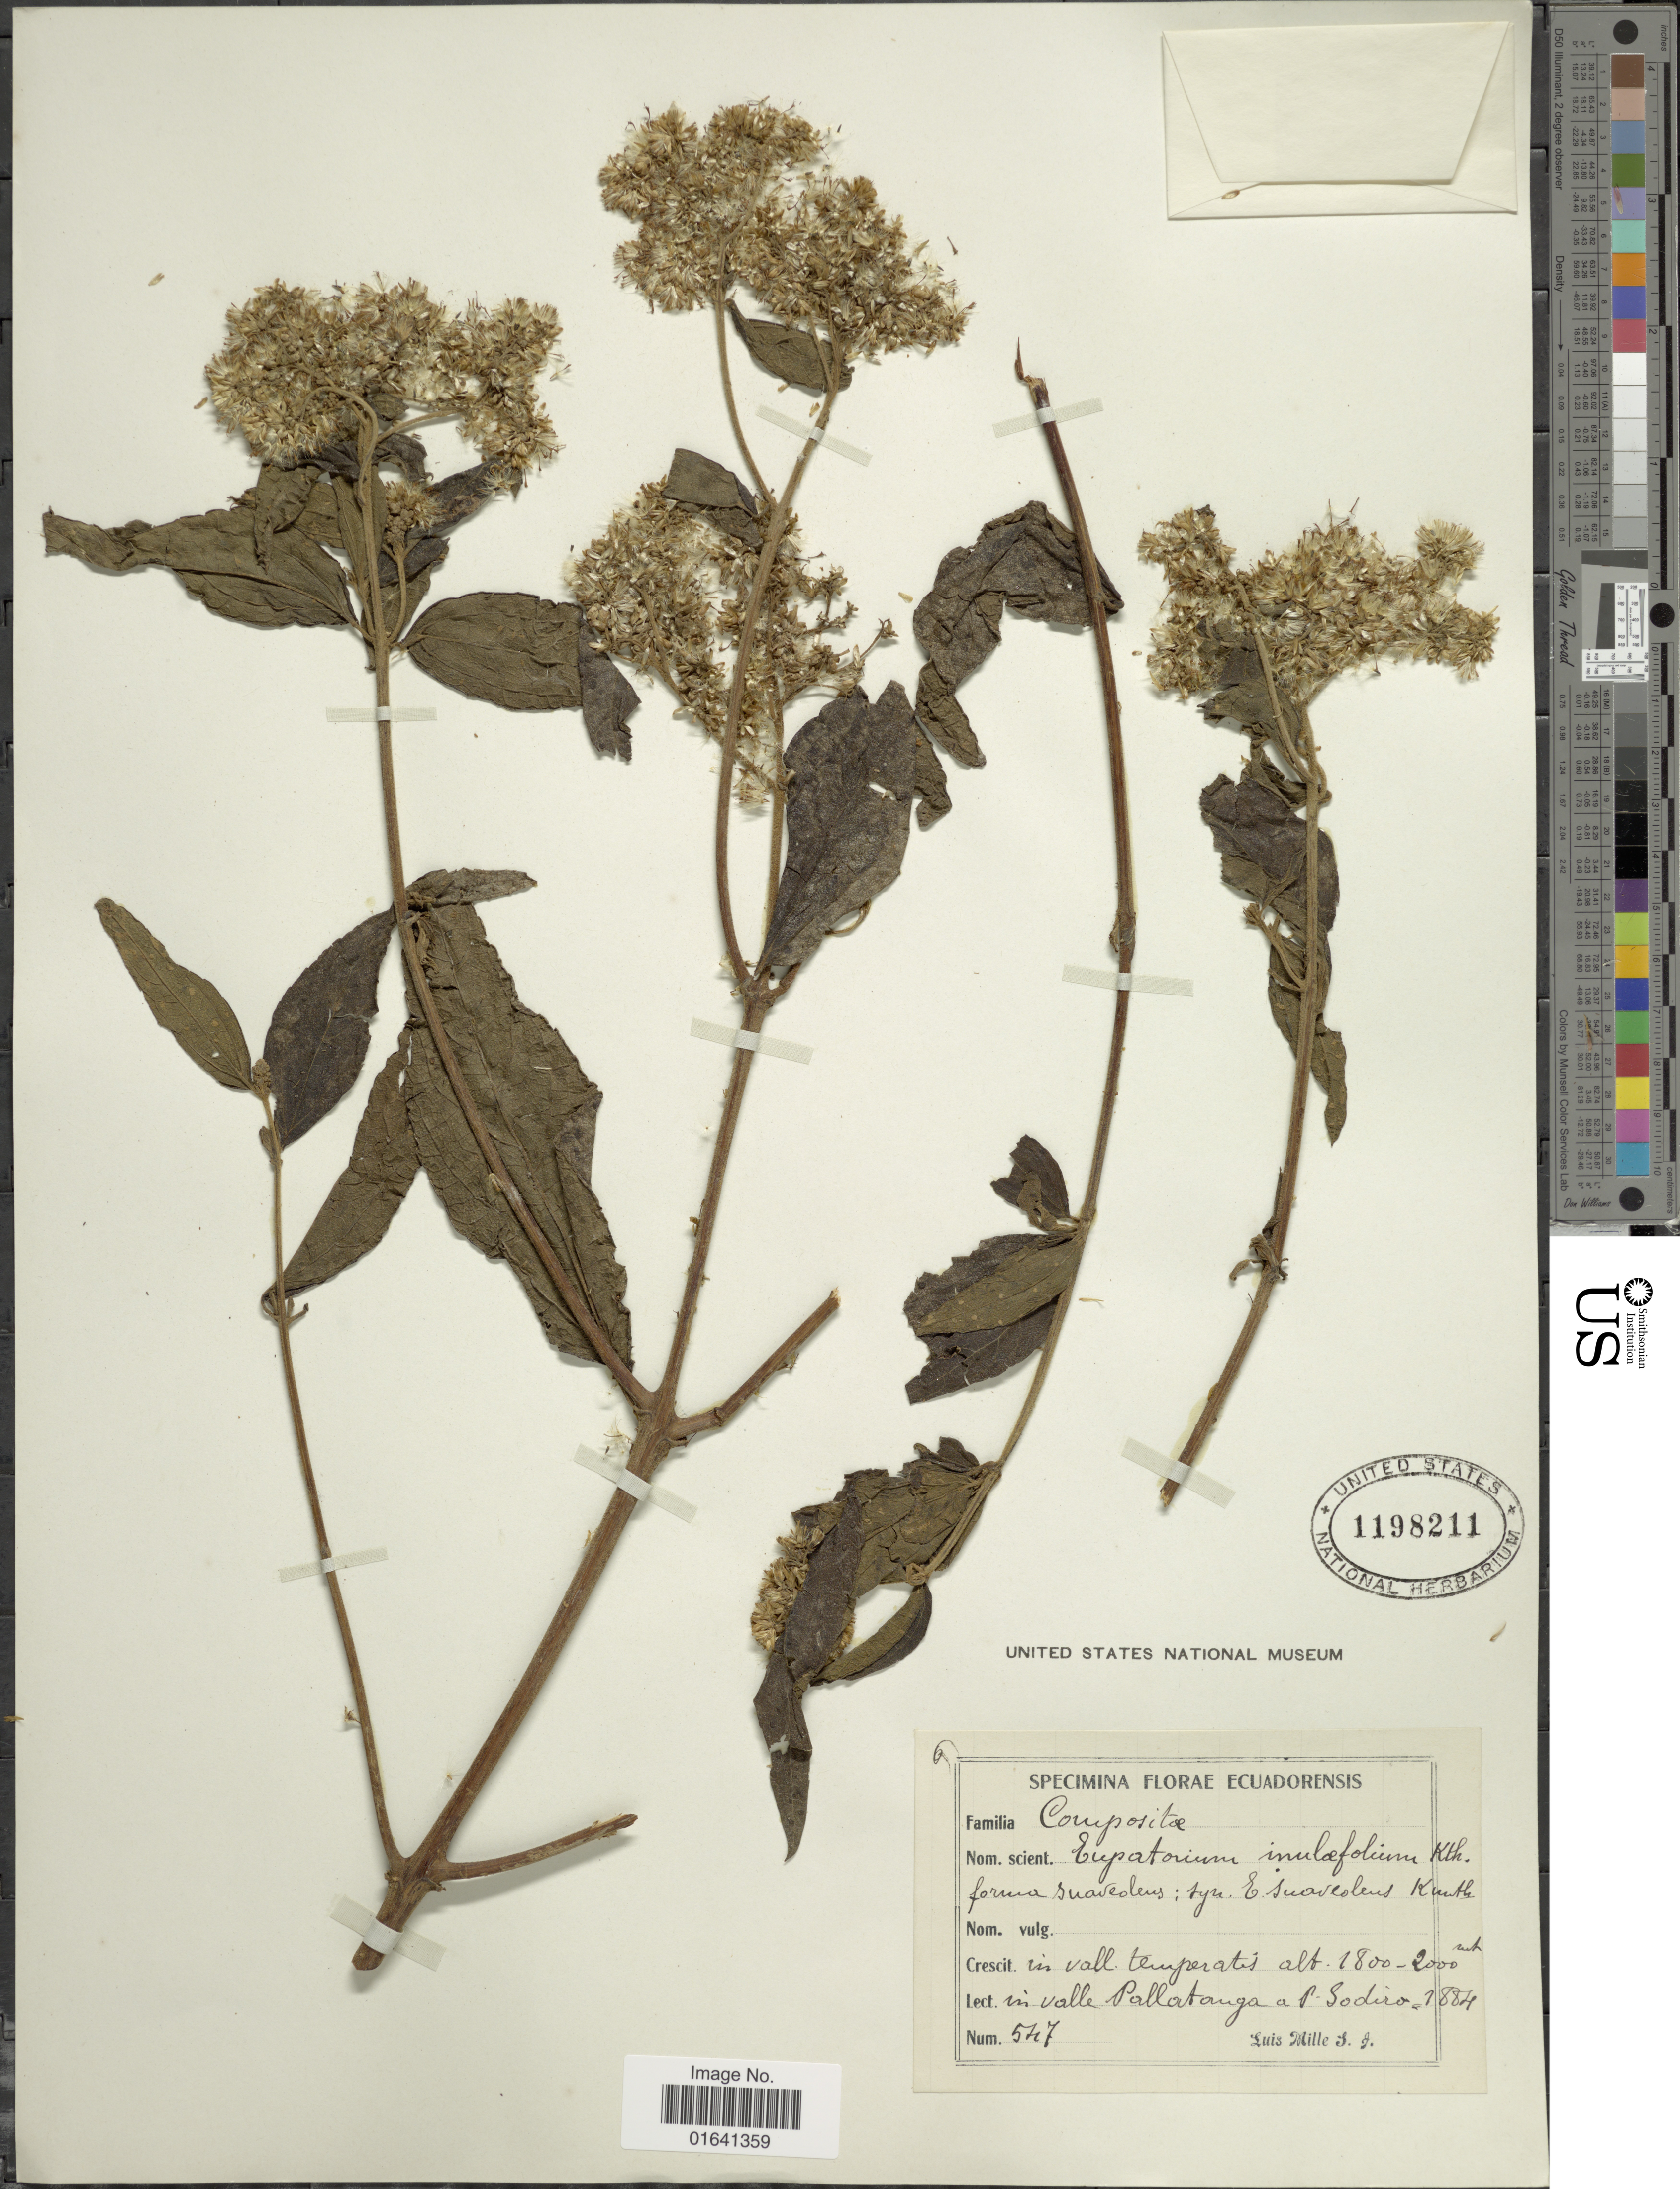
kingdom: Plantae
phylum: Tracheophyta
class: Magnoliopsida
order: Asterales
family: Asteraceae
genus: Austroeupatorium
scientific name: Austroeupatorium inulaefolium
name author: (Kunth) R.M. King & H. Rob.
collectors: L. Mille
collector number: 547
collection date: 1884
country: Ecuador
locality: In vall. temperatis, in valle Pallatanga a P. Sodiro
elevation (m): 1800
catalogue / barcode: US 1198211